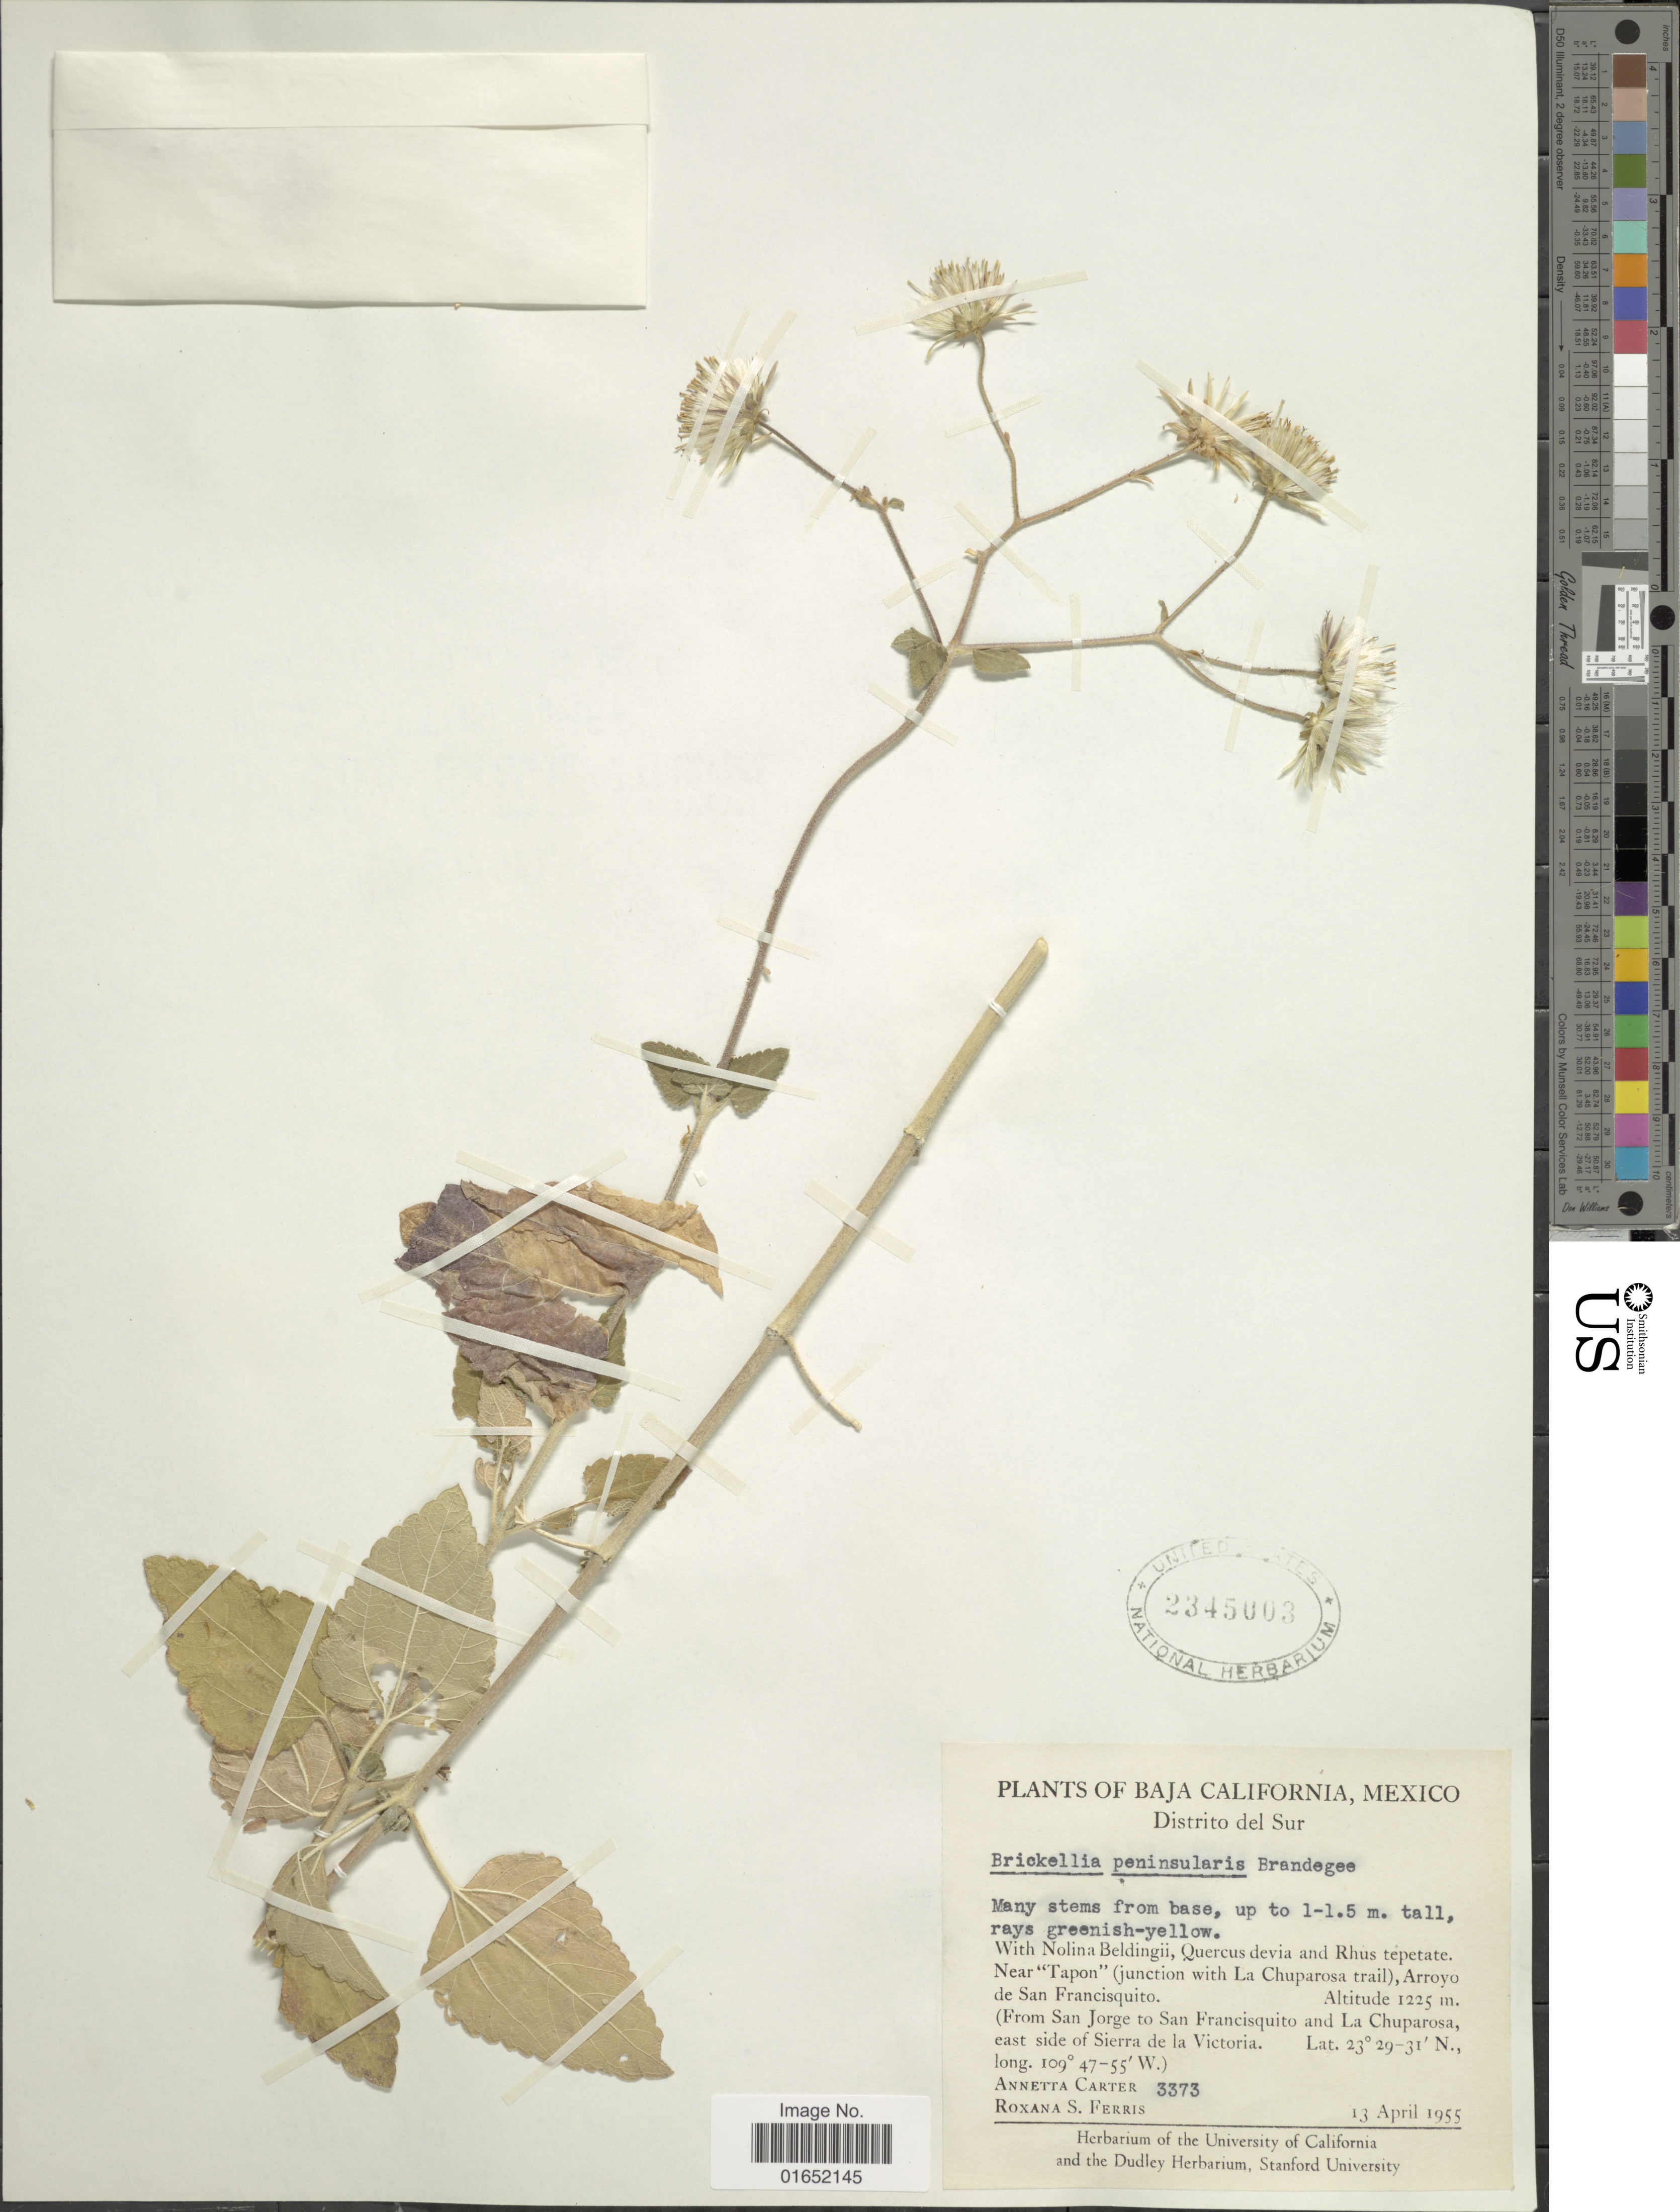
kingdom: Plantae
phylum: Tracheophyta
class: Magnoliopsida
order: Asterales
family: Asteraceae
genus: Brickellia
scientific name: Brickellia peninsularis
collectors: A. Carter & R. S. Ferris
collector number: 3373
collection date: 1955-04-13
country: Mexico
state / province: Baja California Sur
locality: Distrito del Sur, Near 'Tapon' (junction with La Chuparosa trail), Arroyo de San Francisquito. (From San Jorge to San Francisquito and La Chuparosa, east side of Sierra de la Victoria)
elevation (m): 1225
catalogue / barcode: US 2345003